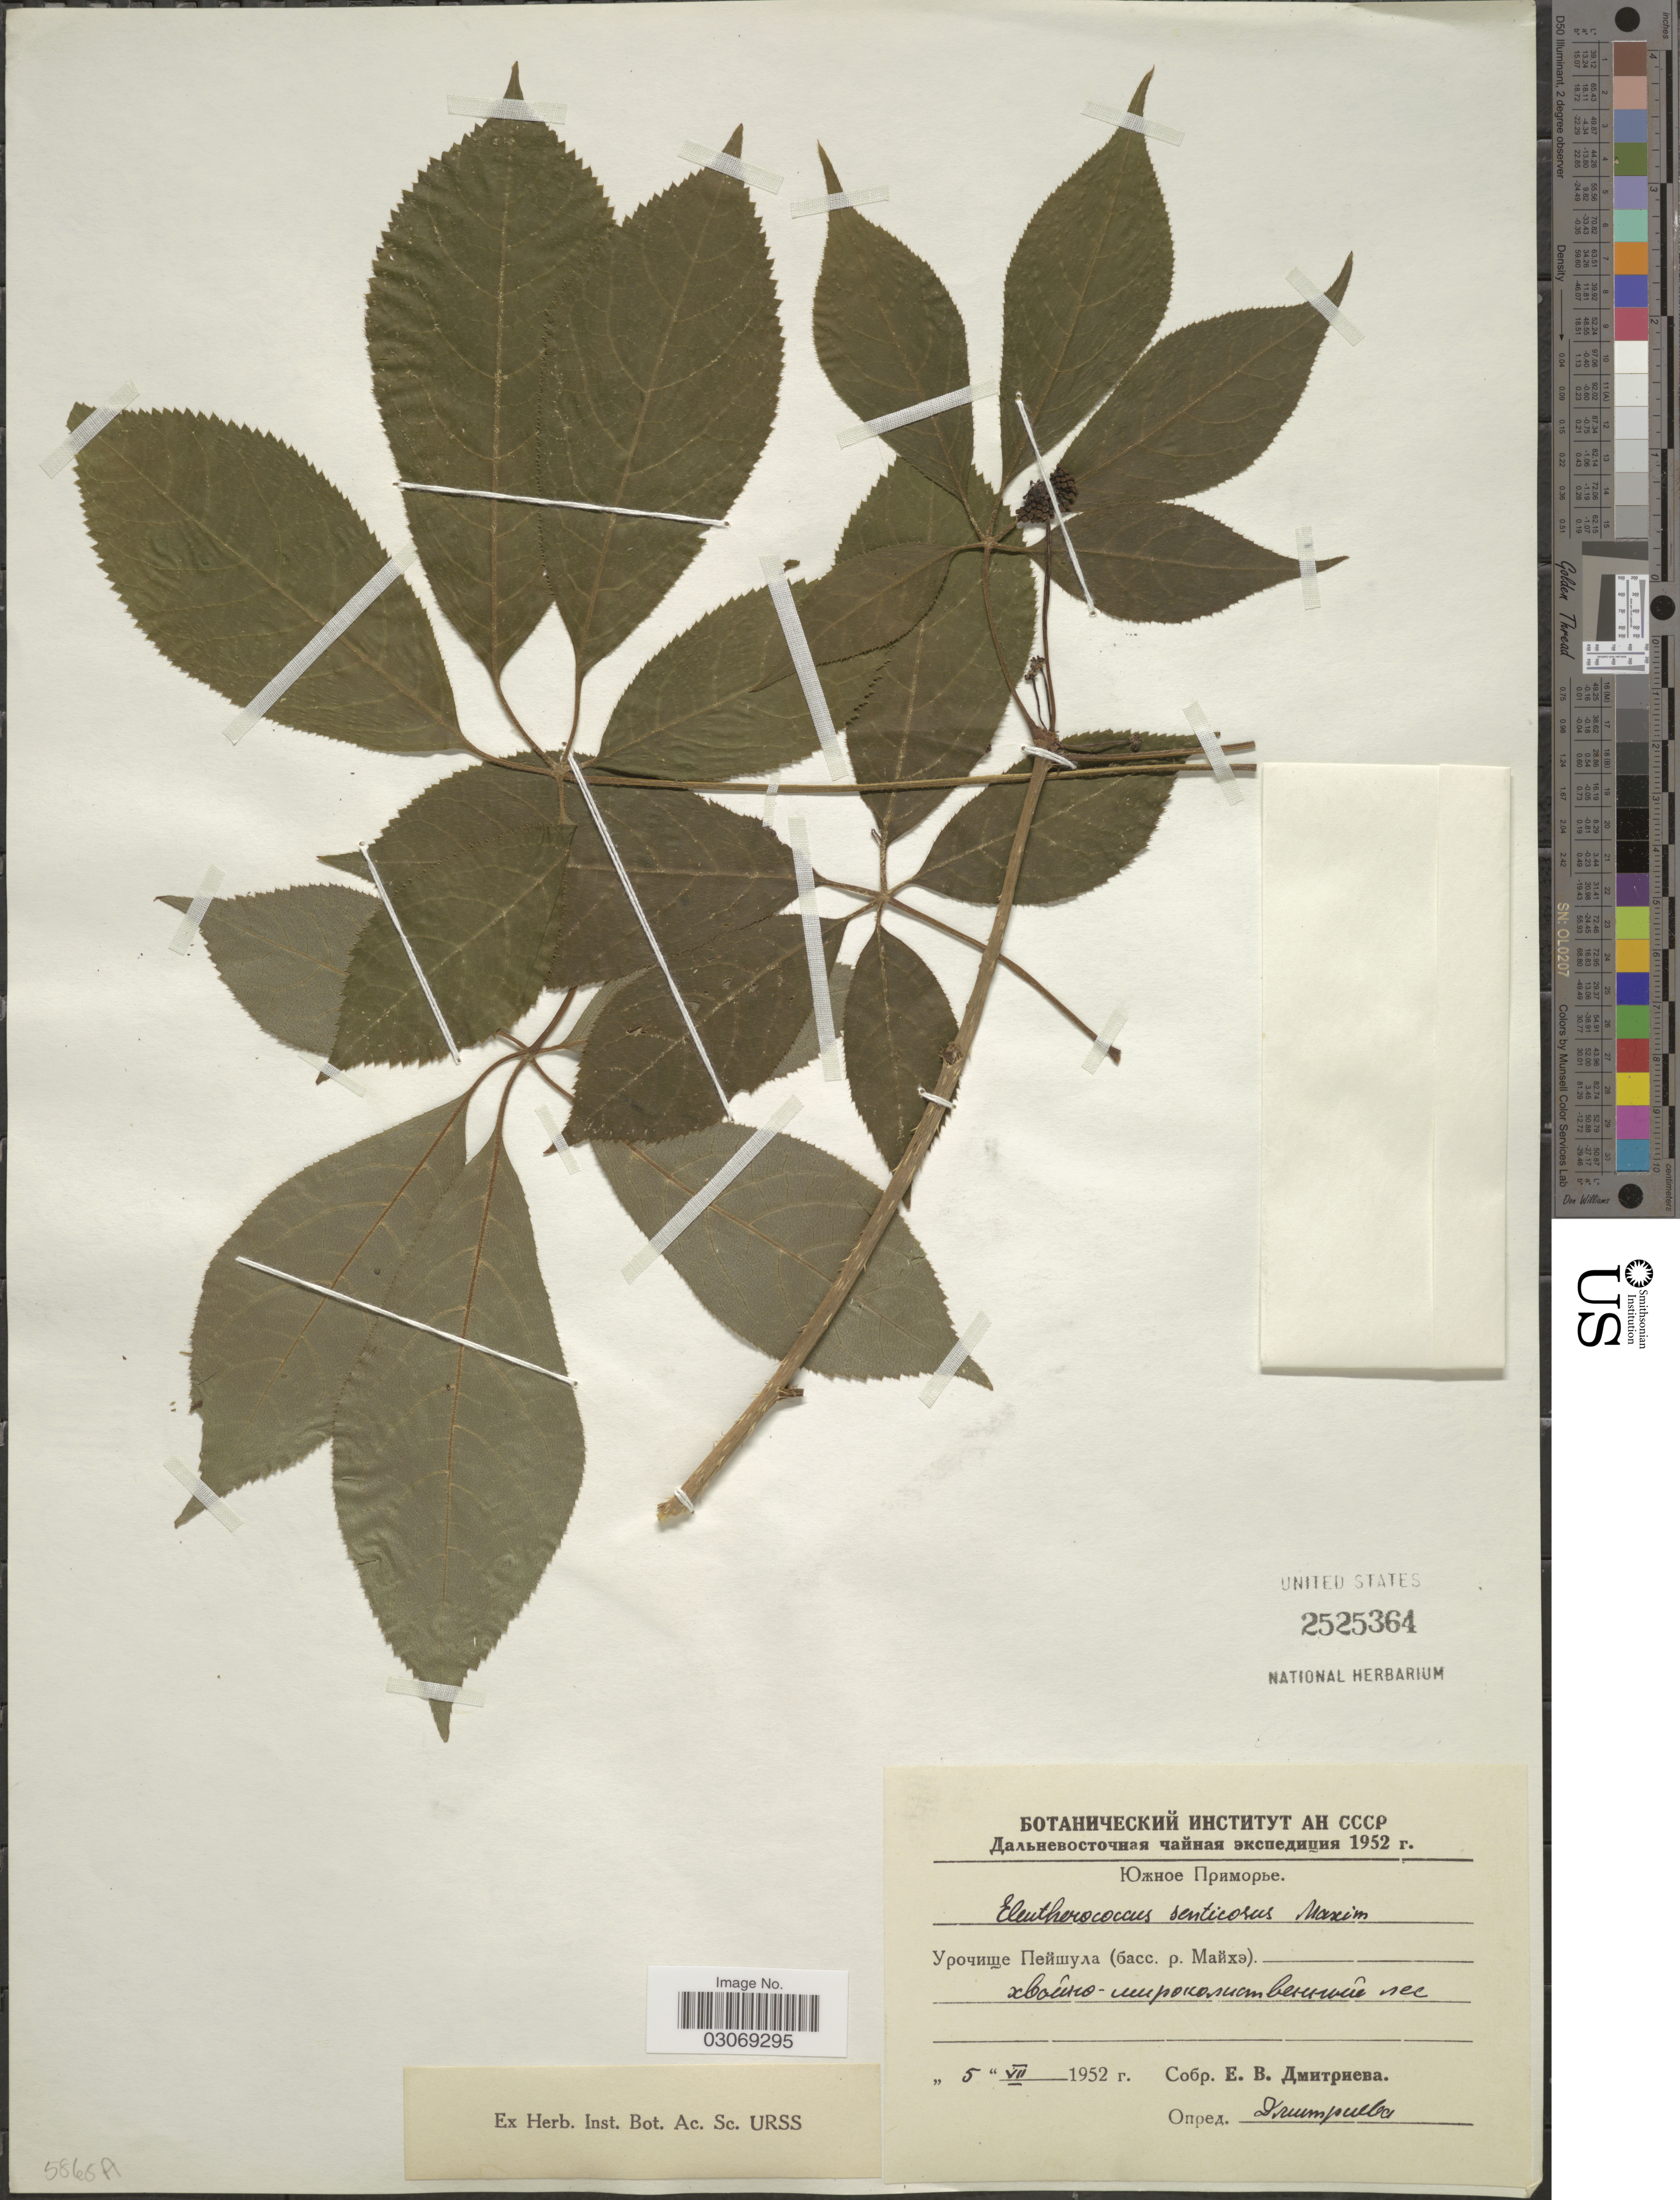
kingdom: Plantae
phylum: Tracheophyta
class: Magnoliopsida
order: Apiales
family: Araliaceae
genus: Eleutherococcus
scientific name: Eleutherococcus senticosus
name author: (Rupr. & Maxim.) Maxim.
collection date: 1952-07-05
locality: X.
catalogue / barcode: US 2525364